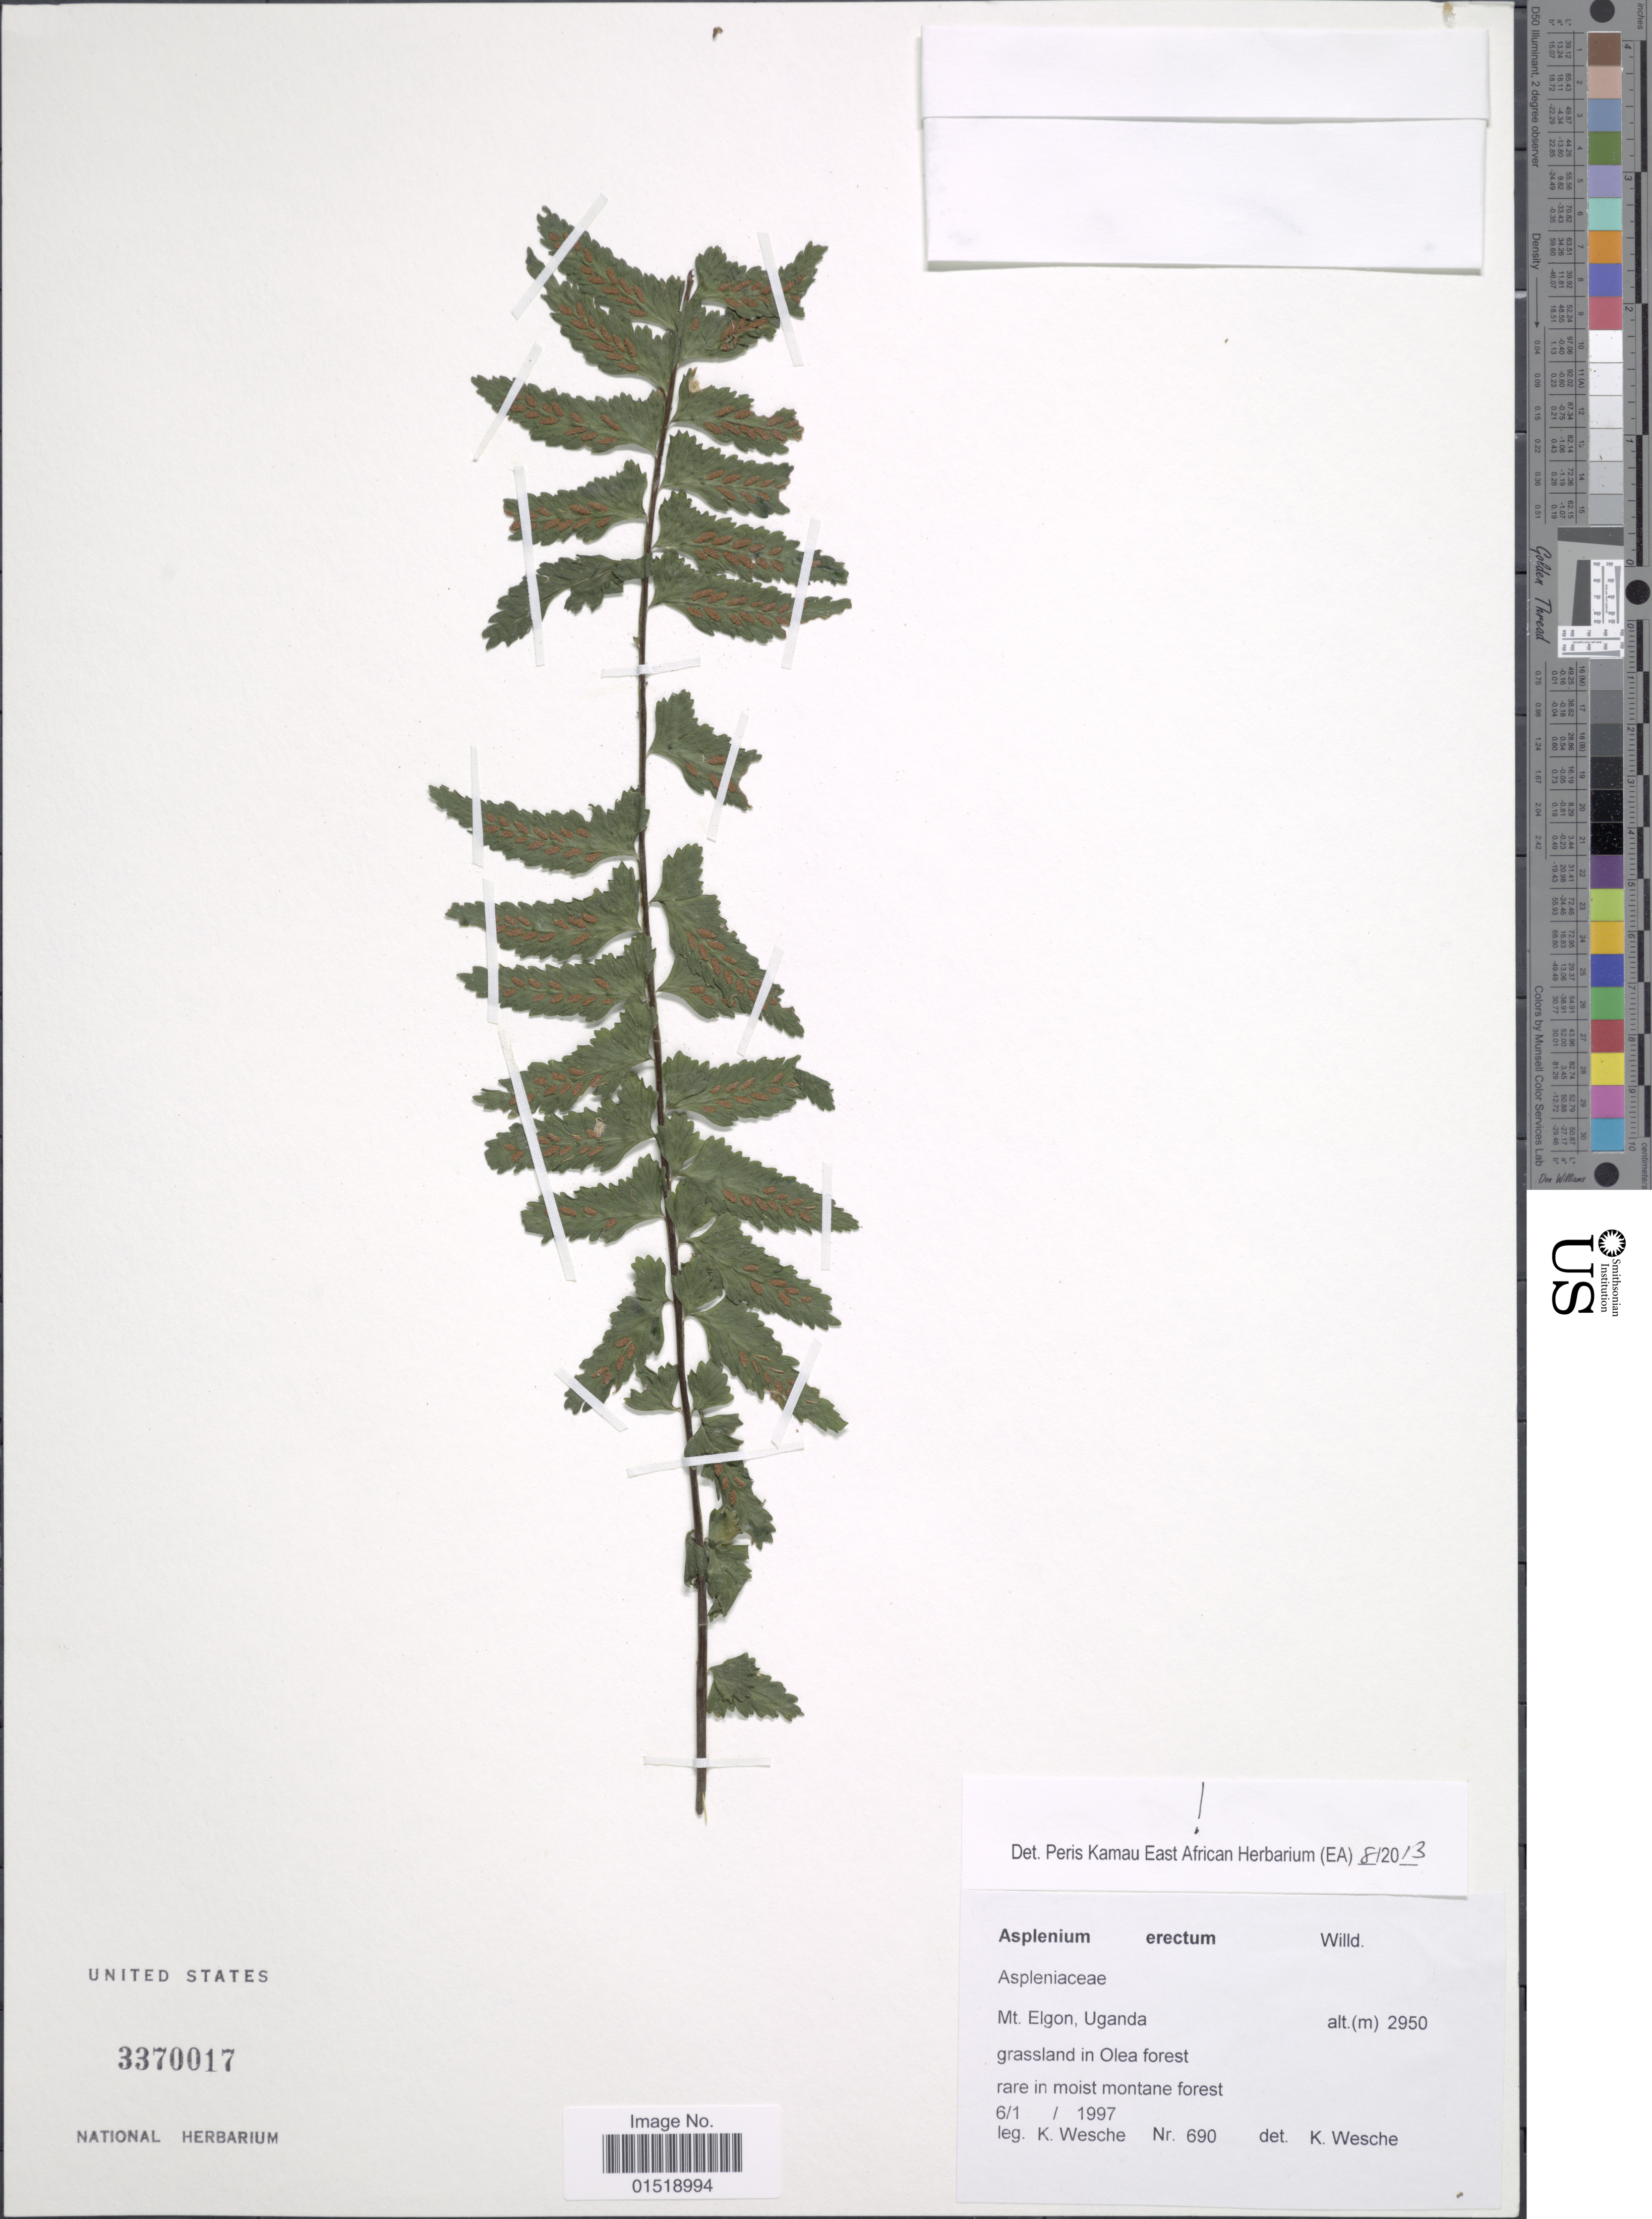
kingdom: Plantae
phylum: Tracheophyta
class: Polypodiopsida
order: Polypodiales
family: Aspleniaceae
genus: Asplenium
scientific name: Asplenium erectum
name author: Bory ex Willd.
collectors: K. Wesche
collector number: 690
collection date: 1997-01-06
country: Uganda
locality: Mt. Elgon.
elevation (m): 2950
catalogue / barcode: US 3370017